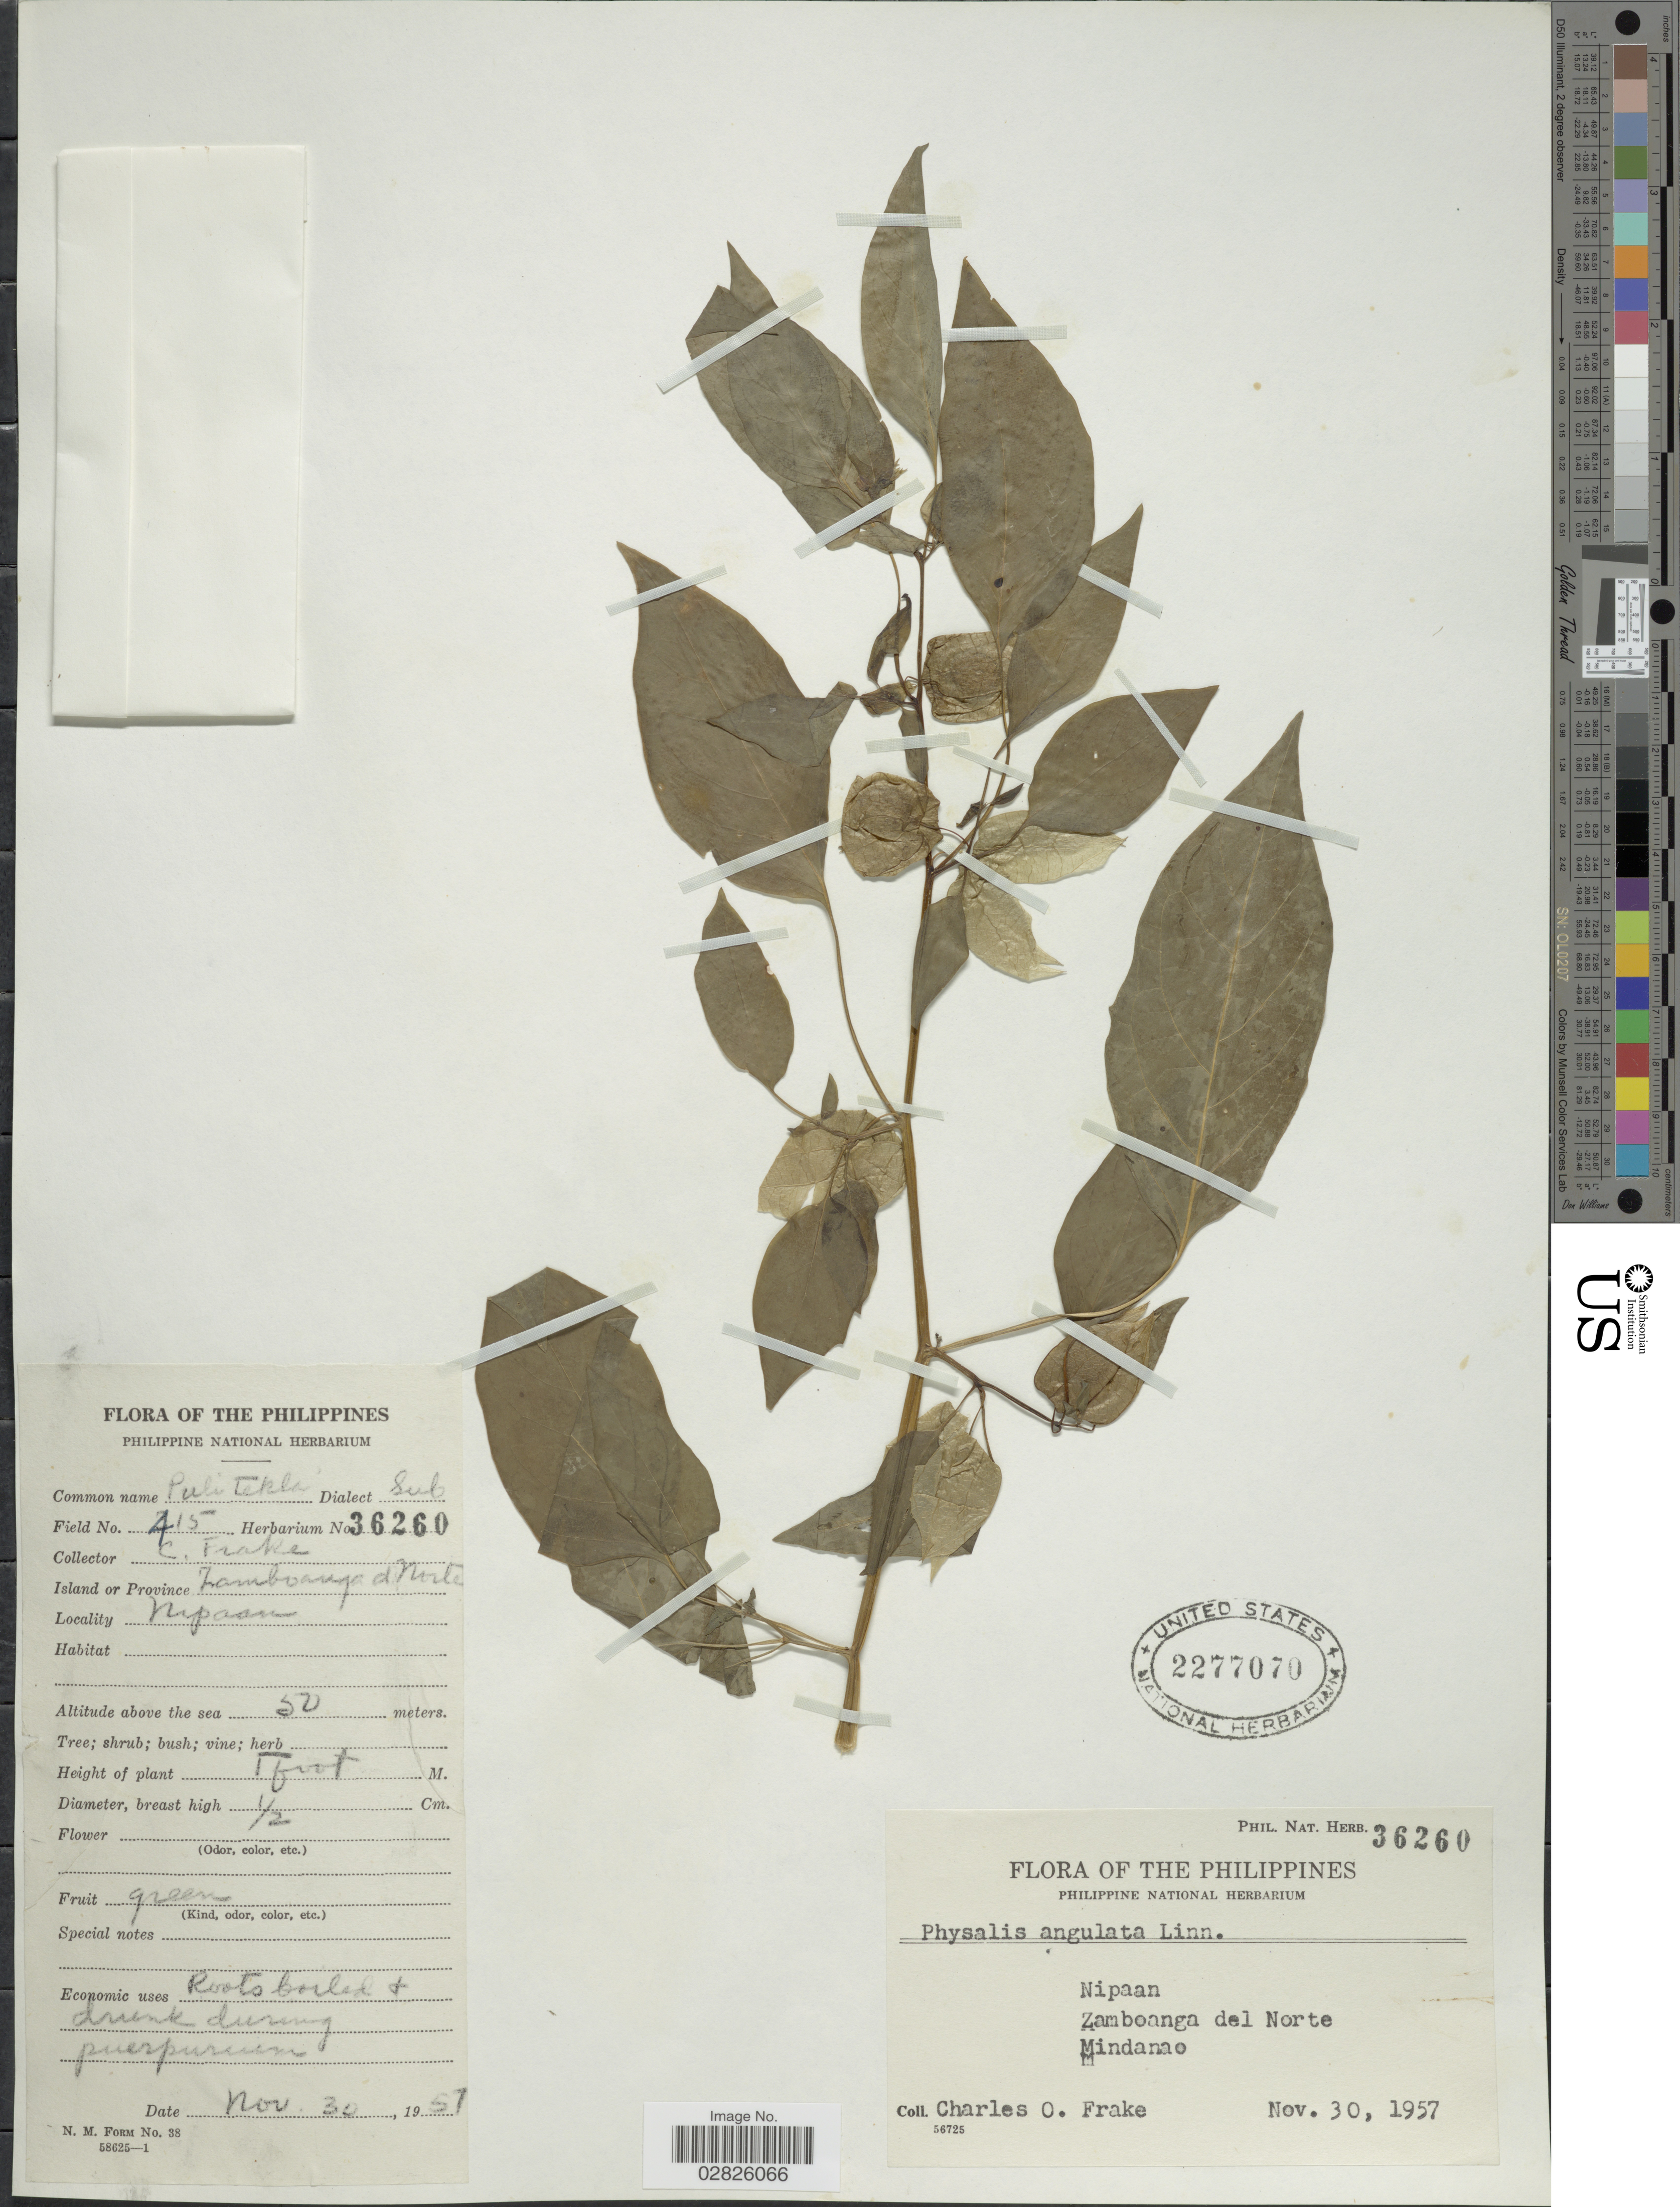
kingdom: Plantae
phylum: Tracheophyta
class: Magnoliopsida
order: Solanales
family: Solanaceae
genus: Physalis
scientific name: Physalis angulata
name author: L.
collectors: C. O. Frake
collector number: Phil. Nat. Herb. 36260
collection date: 1957-11-30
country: Philippines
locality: Nipaan, Zamboanga del Norte, Mindanao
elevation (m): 50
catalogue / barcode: US 2277070